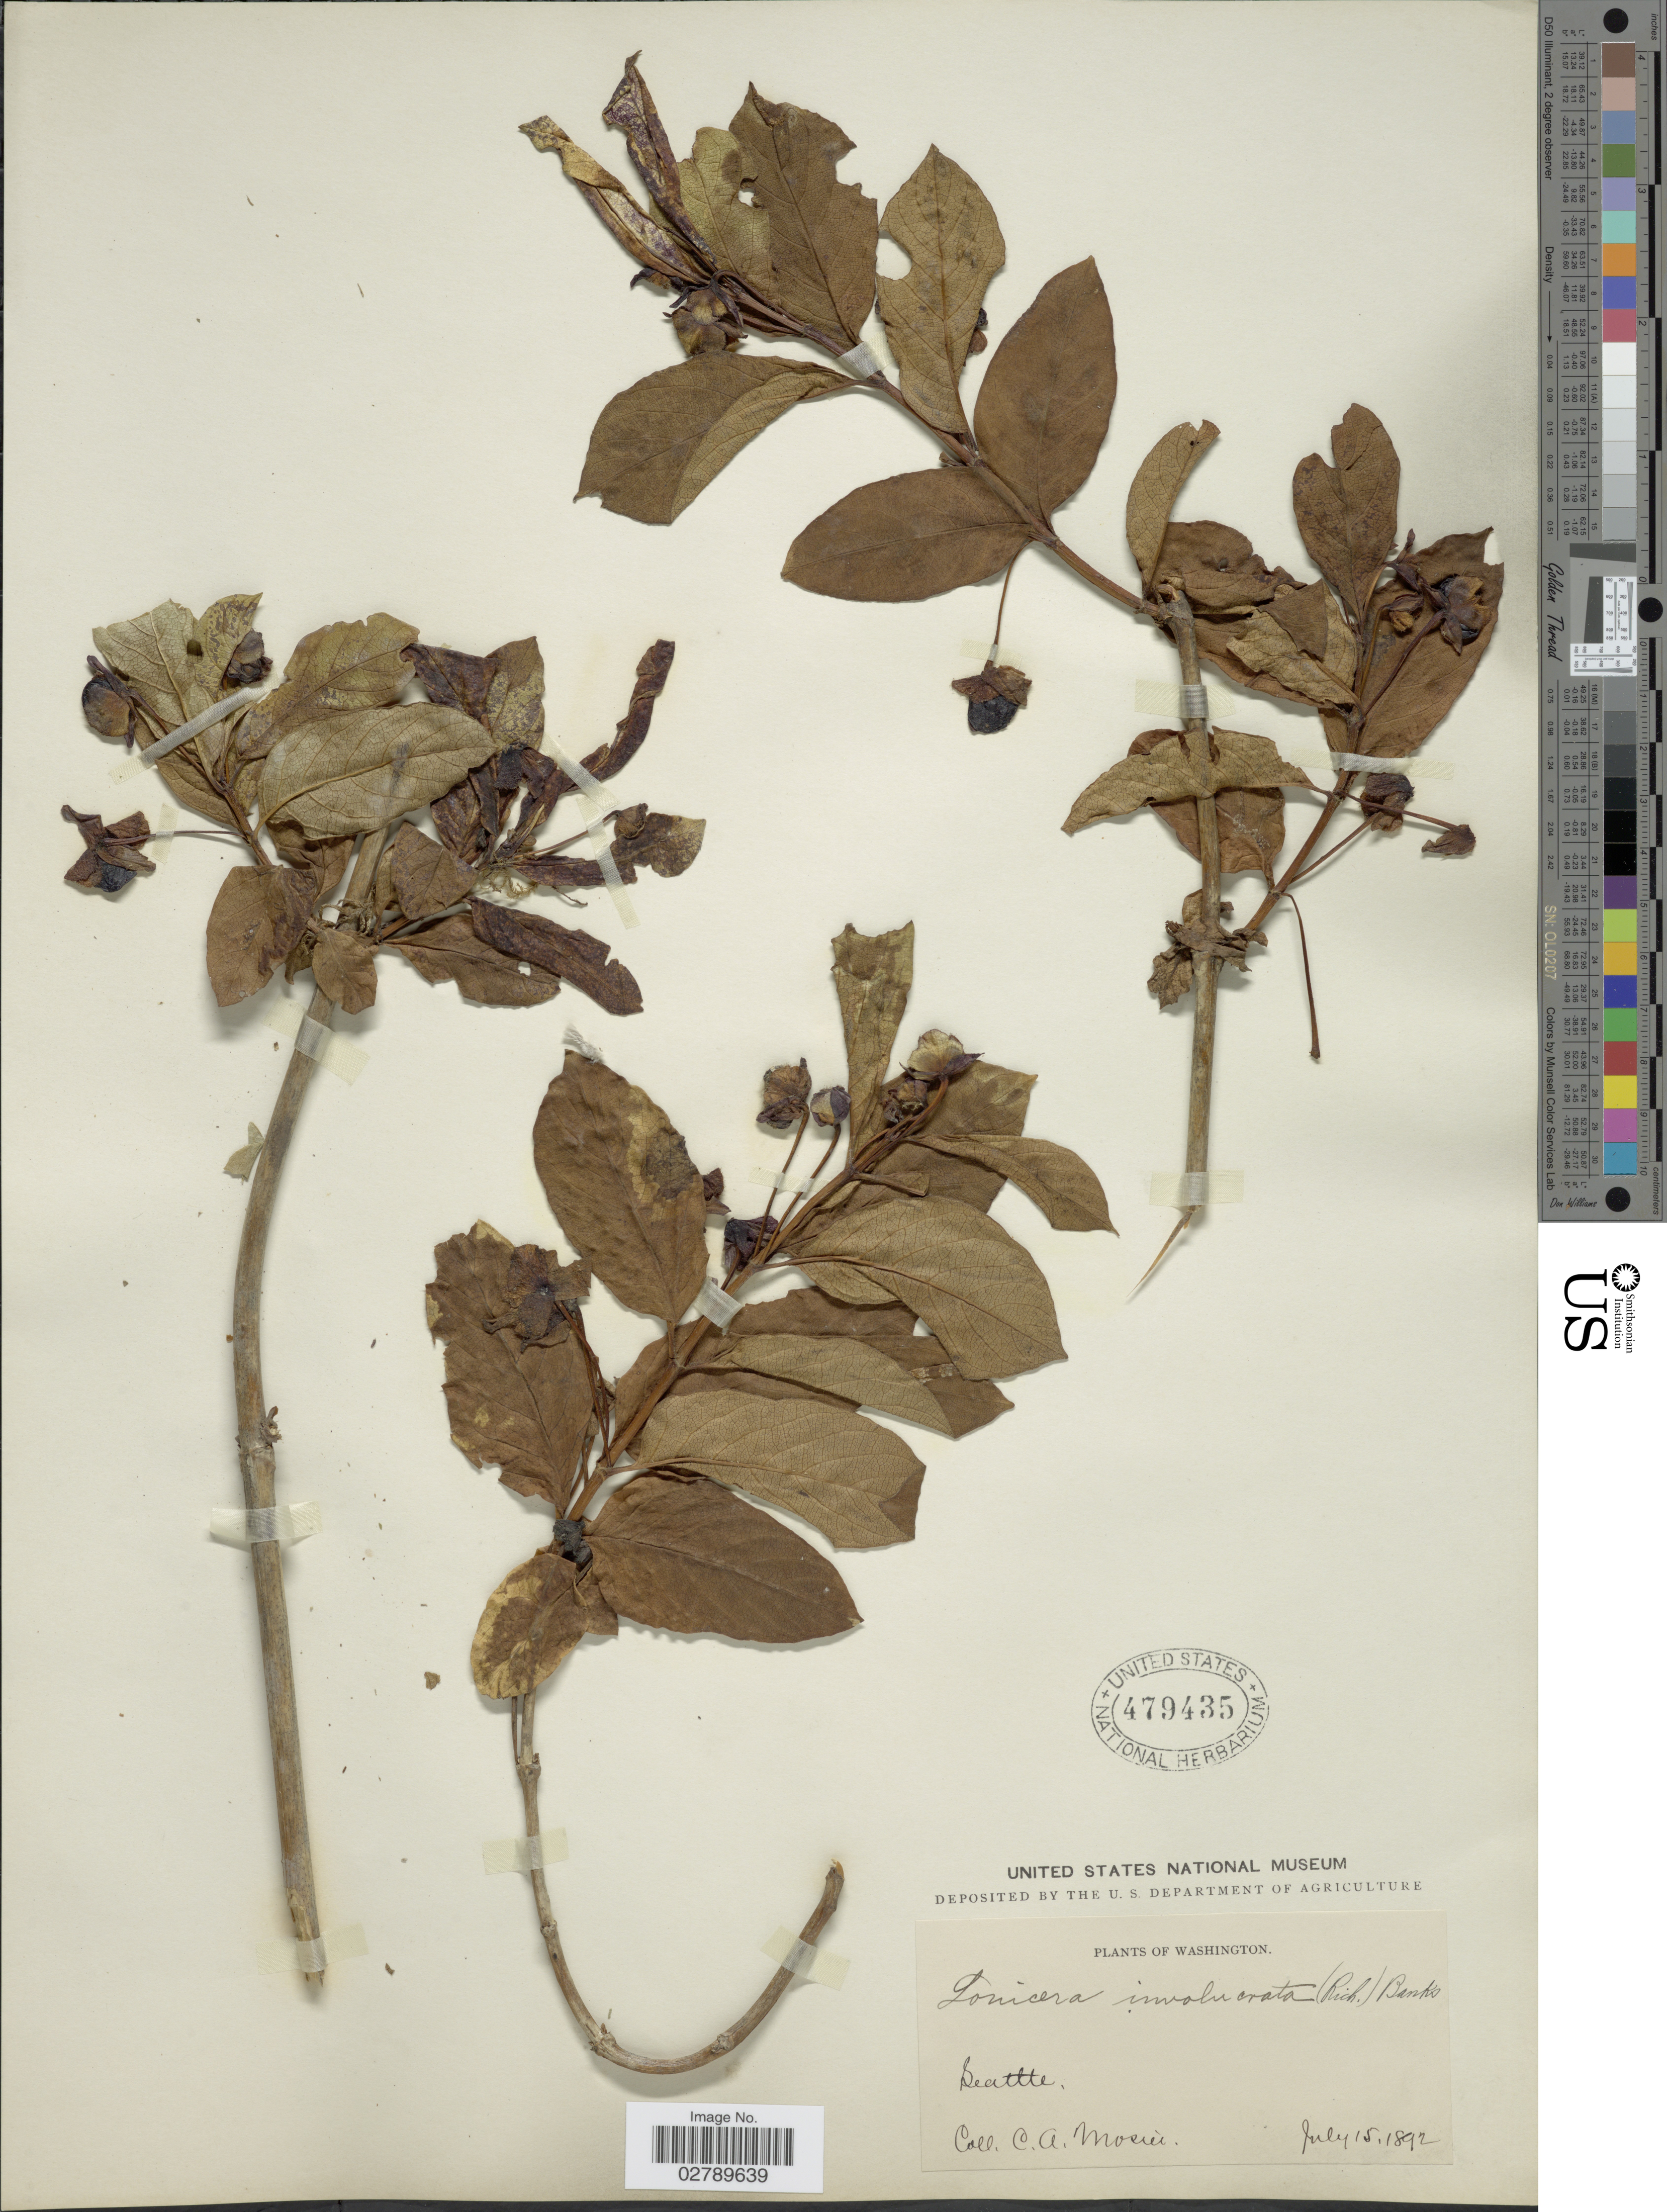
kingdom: Plantae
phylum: Tracheophyta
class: Magnoliopsida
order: Dipsacales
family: Caprifoliaceae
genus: Lonicera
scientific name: Lonicera involucrata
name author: (Richardson) Banks ex Spreng.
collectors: C. A. Mosier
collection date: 1892-07-15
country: United States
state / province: Washington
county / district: King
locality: Seattle.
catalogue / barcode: US 479435